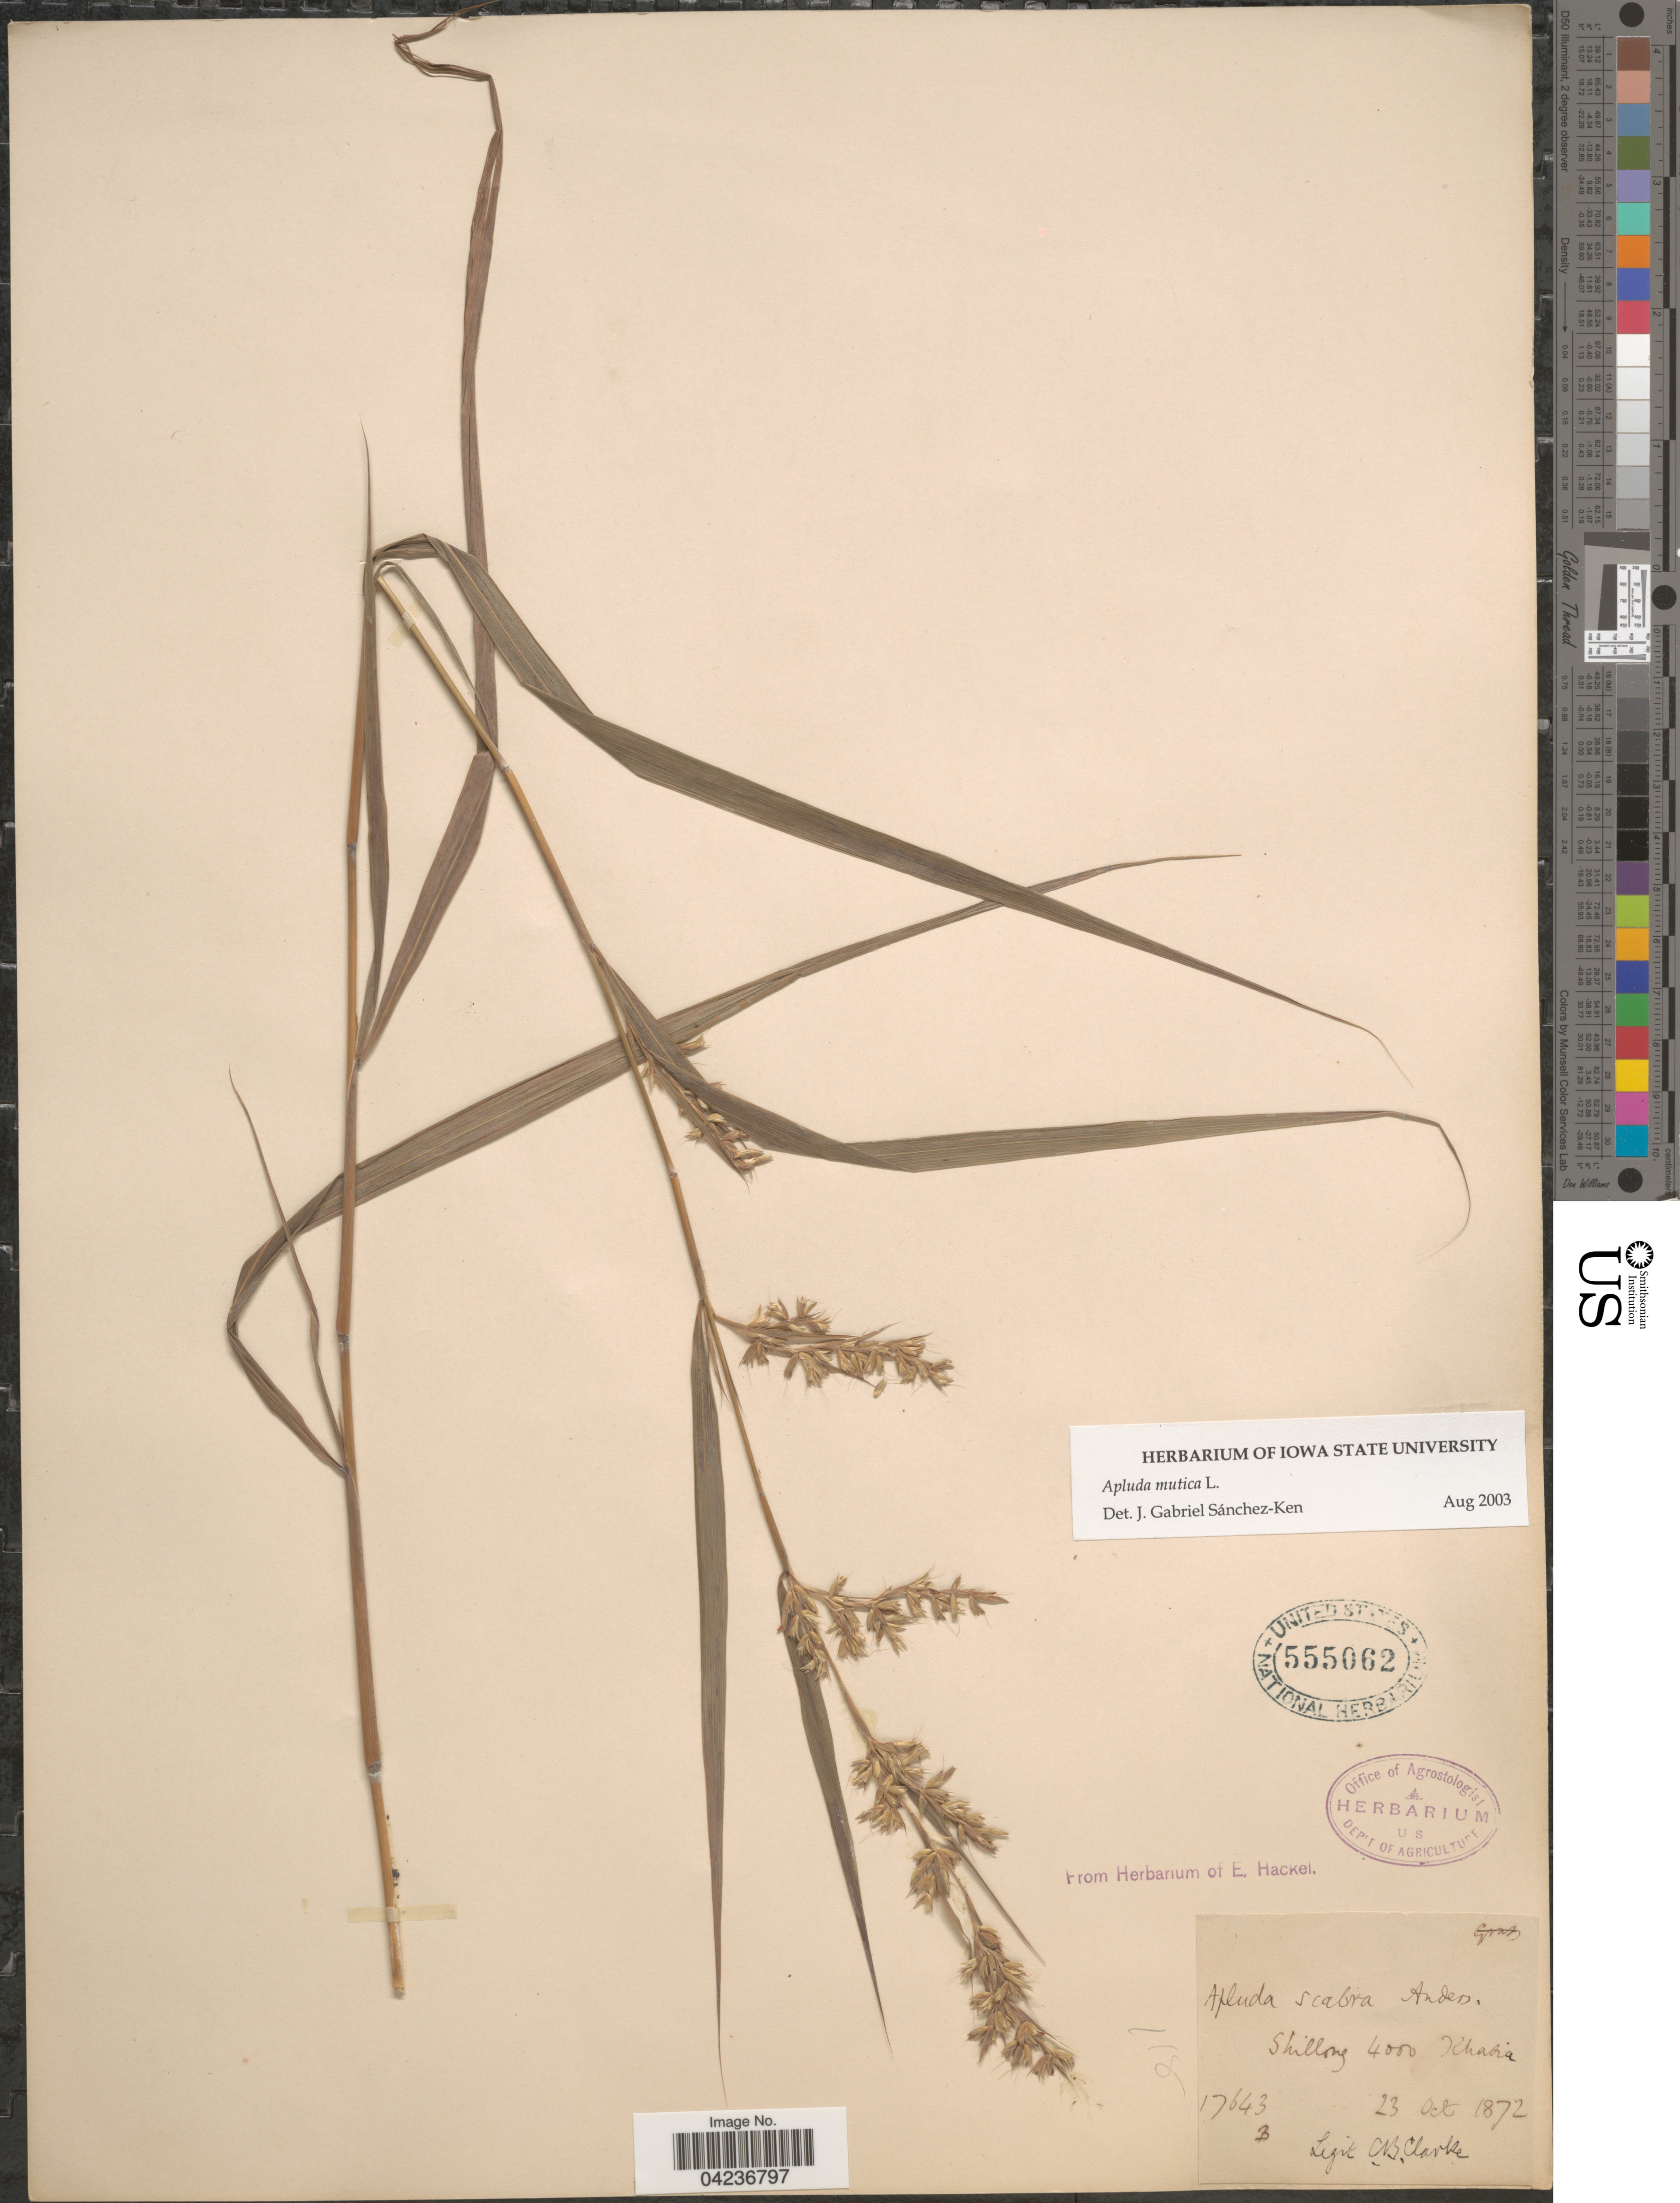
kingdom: Plantae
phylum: Tracheophyta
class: Liliopsida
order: Poales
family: Poaceae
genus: Apluda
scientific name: Apluda mutica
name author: L.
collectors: C. B. Clarke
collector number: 17643B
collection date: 1872-10-23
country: India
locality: Shillong. Khasia.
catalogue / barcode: US 555062